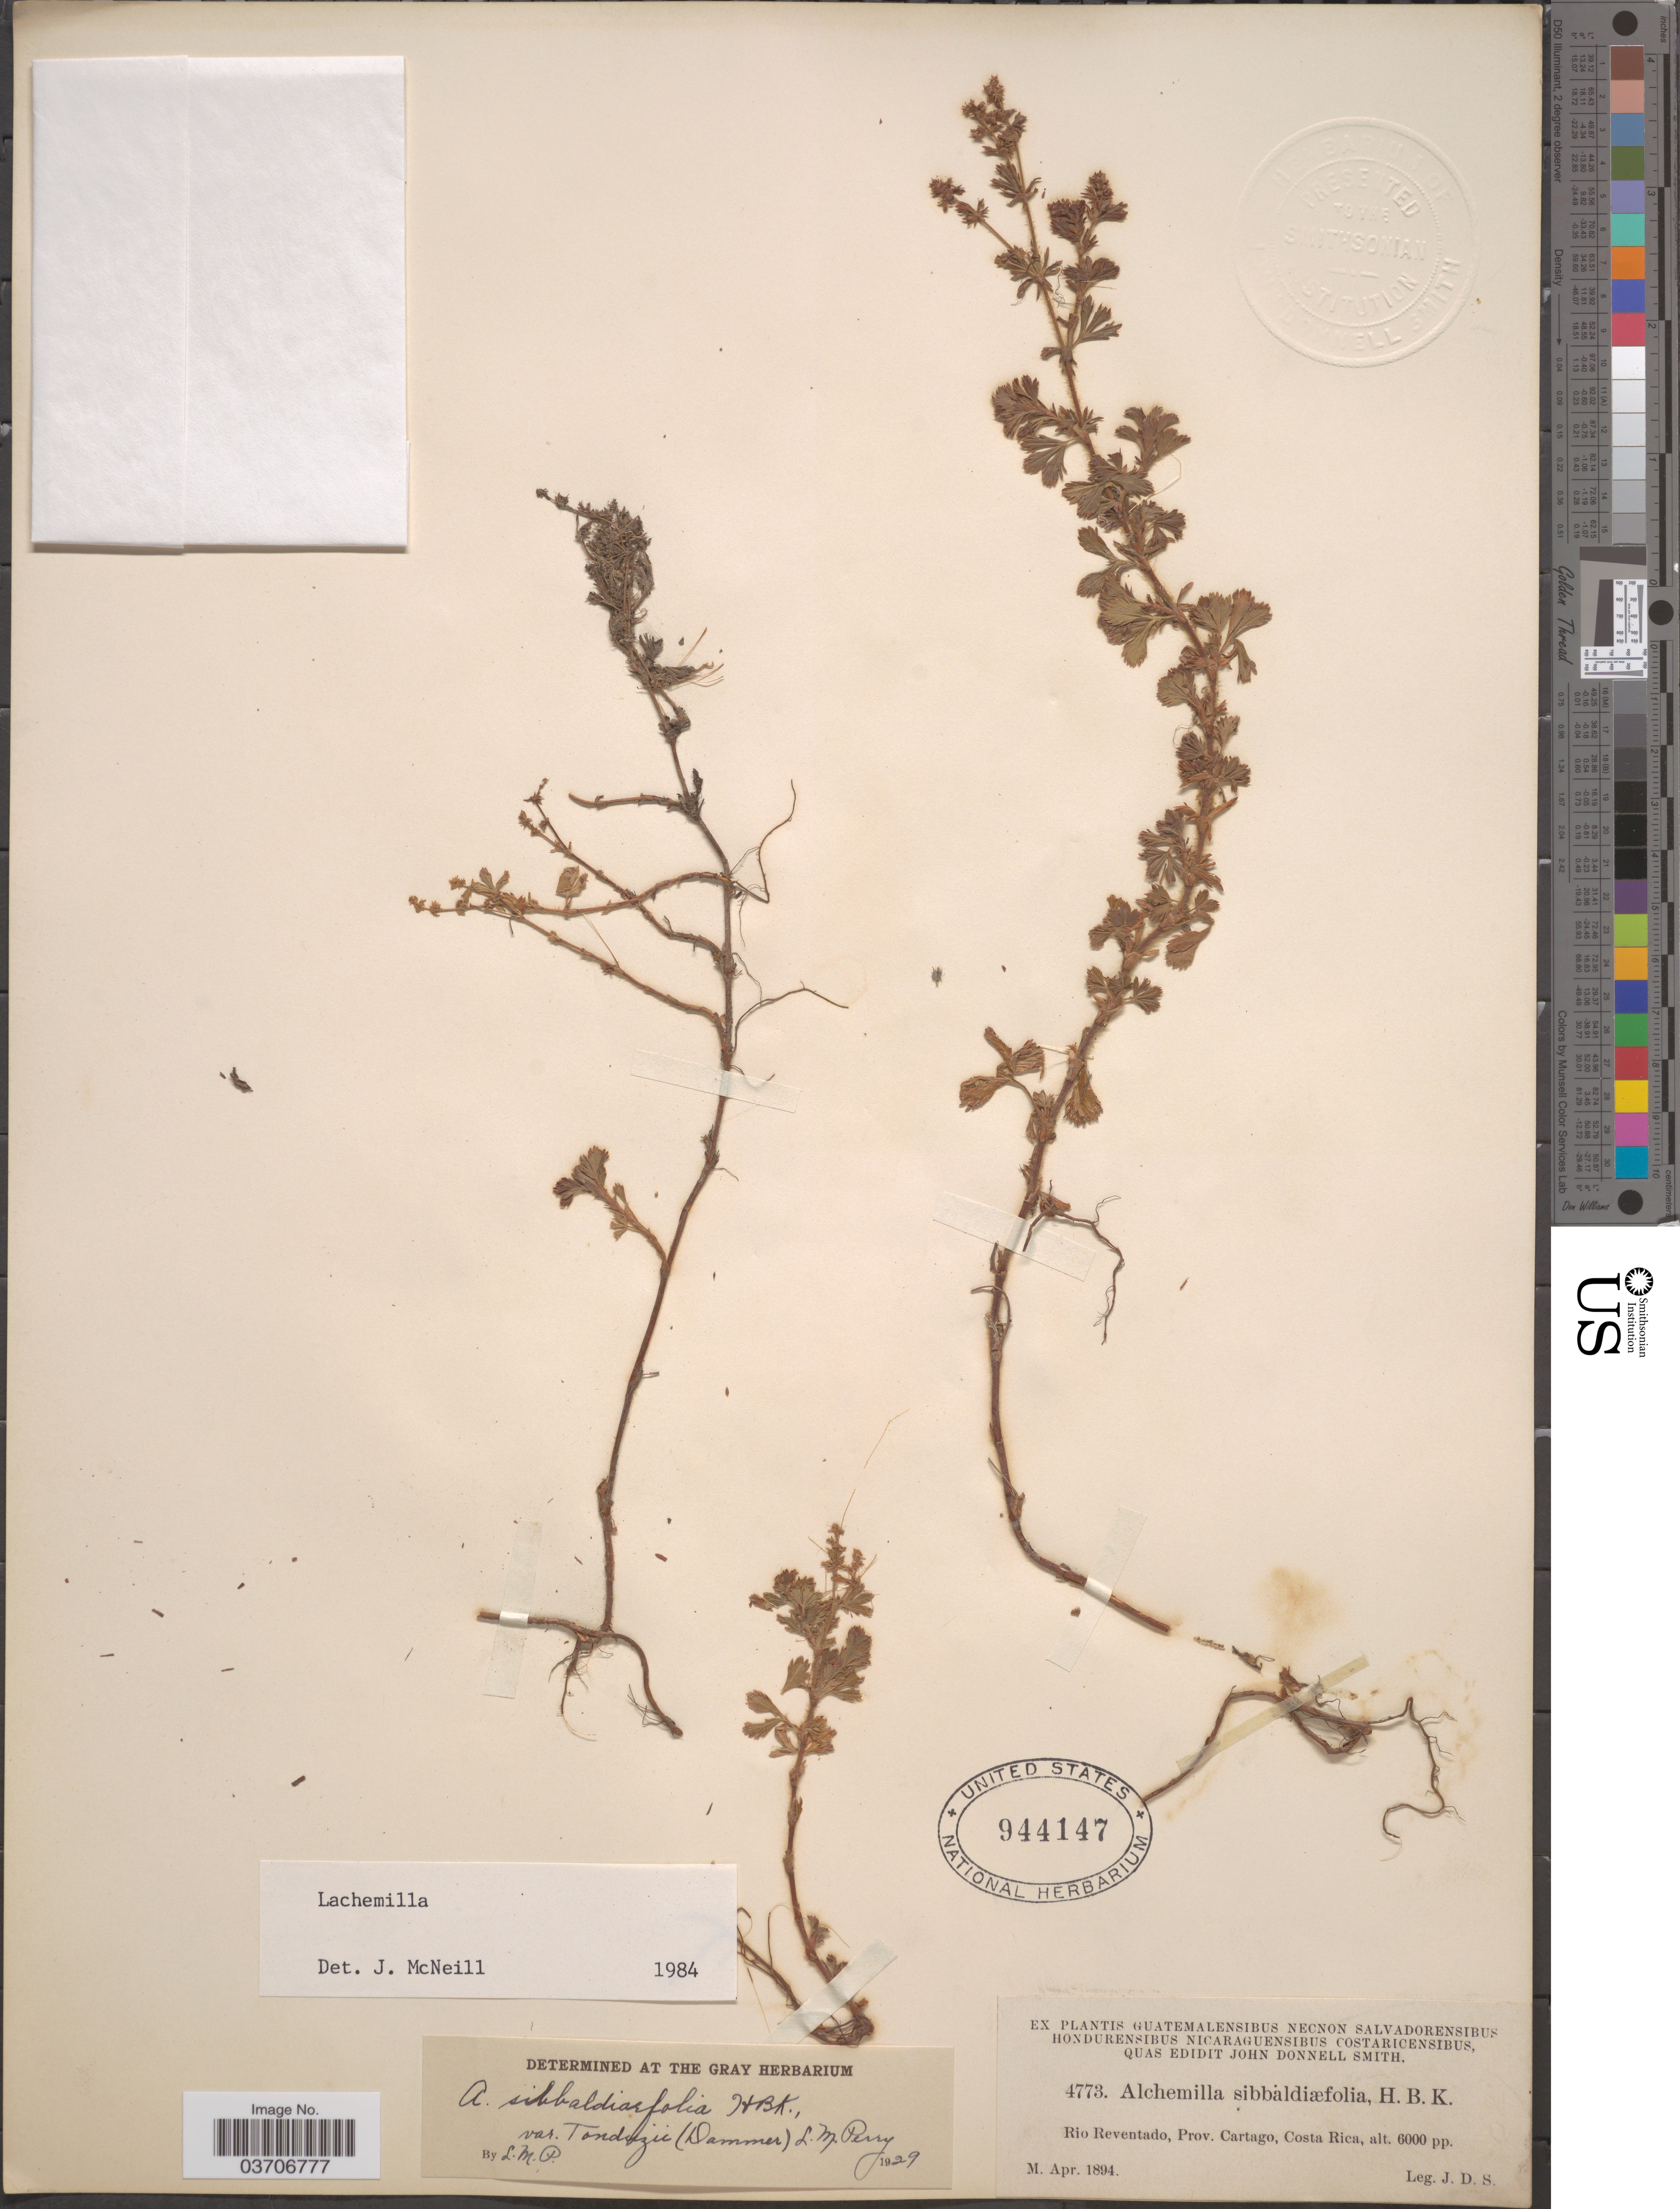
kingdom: Plantae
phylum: Tracheophyta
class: Magnoliopsida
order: Rosales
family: Rosaceae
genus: Lachemilla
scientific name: Lachemilla sp.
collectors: J. Donnell Smith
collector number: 4773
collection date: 1894-04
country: Costa Rica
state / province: Cartago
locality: Rio Reventado.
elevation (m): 1829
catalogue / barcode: US 944147